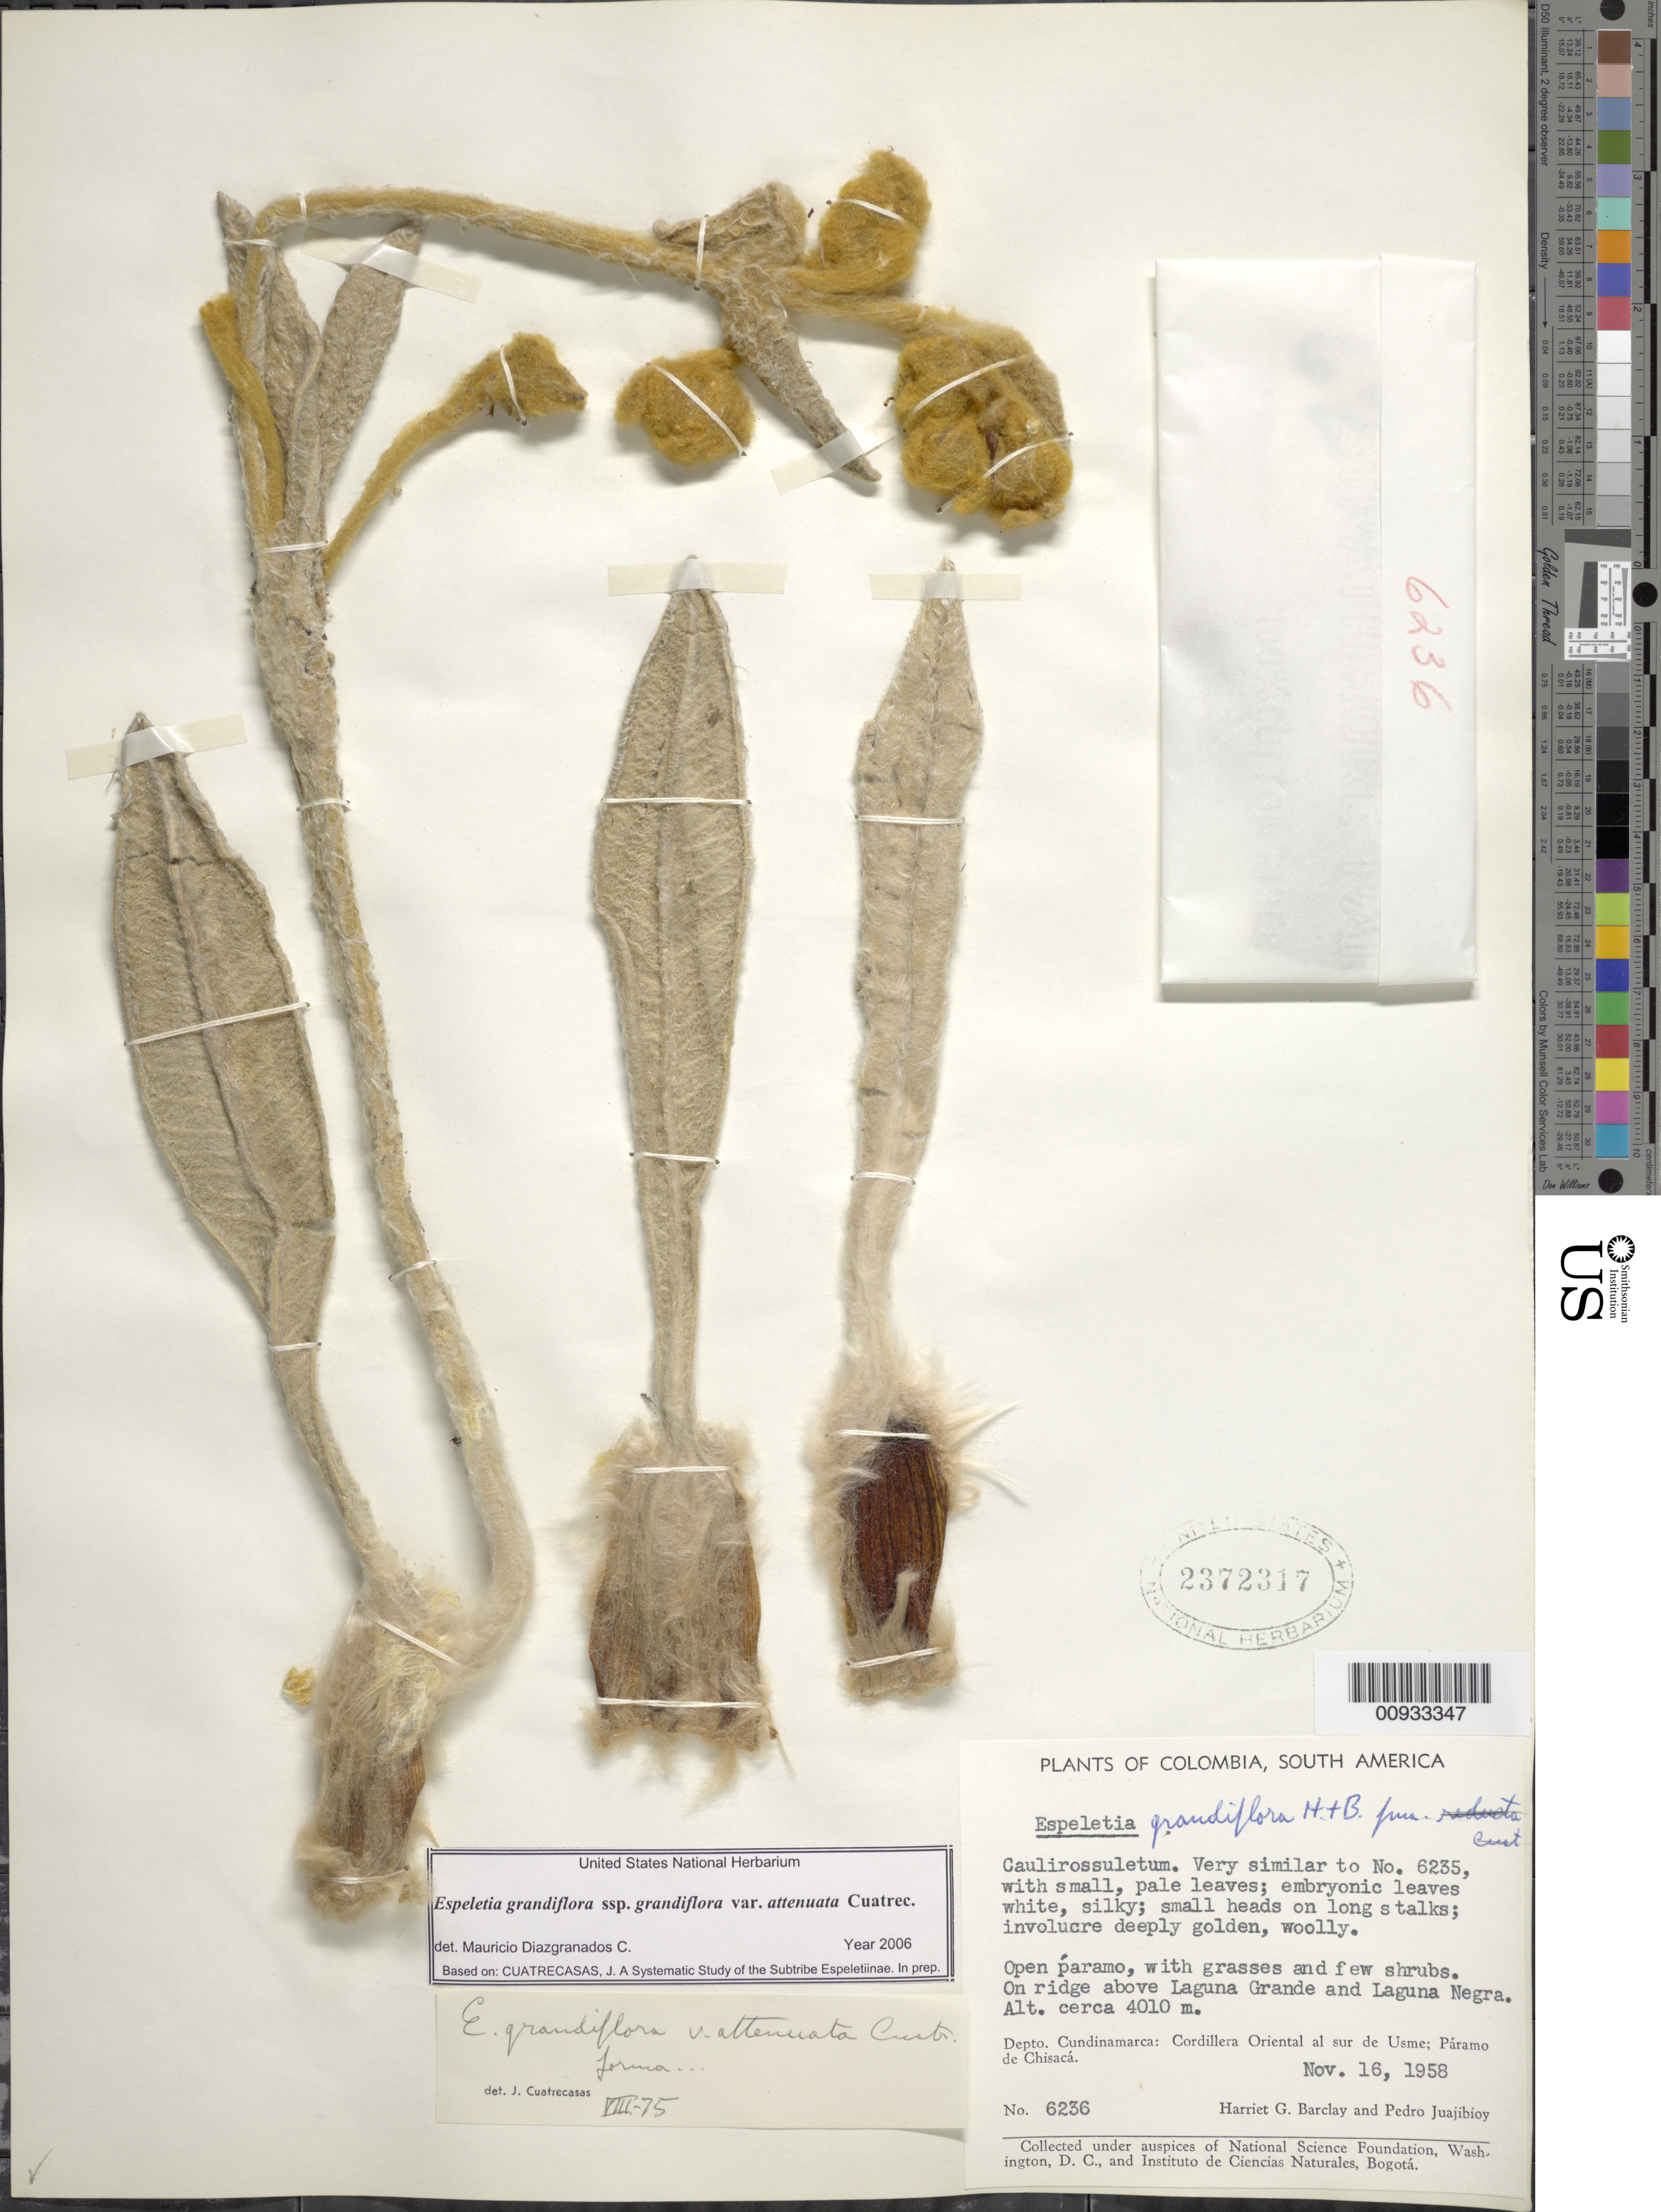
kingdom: Plantae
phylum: Tracheophyta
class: Magnoliopsida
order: Asterales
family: Asteraceae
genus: Espeletia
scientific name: Espeletia grandiflora var. attenuata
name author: Cuatrec.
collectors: H. G. Barclay & P. Juajibioy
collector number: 6236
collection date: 1958-11-16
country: Colombia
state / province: Cundinamarca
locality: Depto. Cundinamarca: Cordillera Oriental al sur de Usme; Paramo de Chisaca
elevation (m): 4010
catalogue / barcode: US 2372317